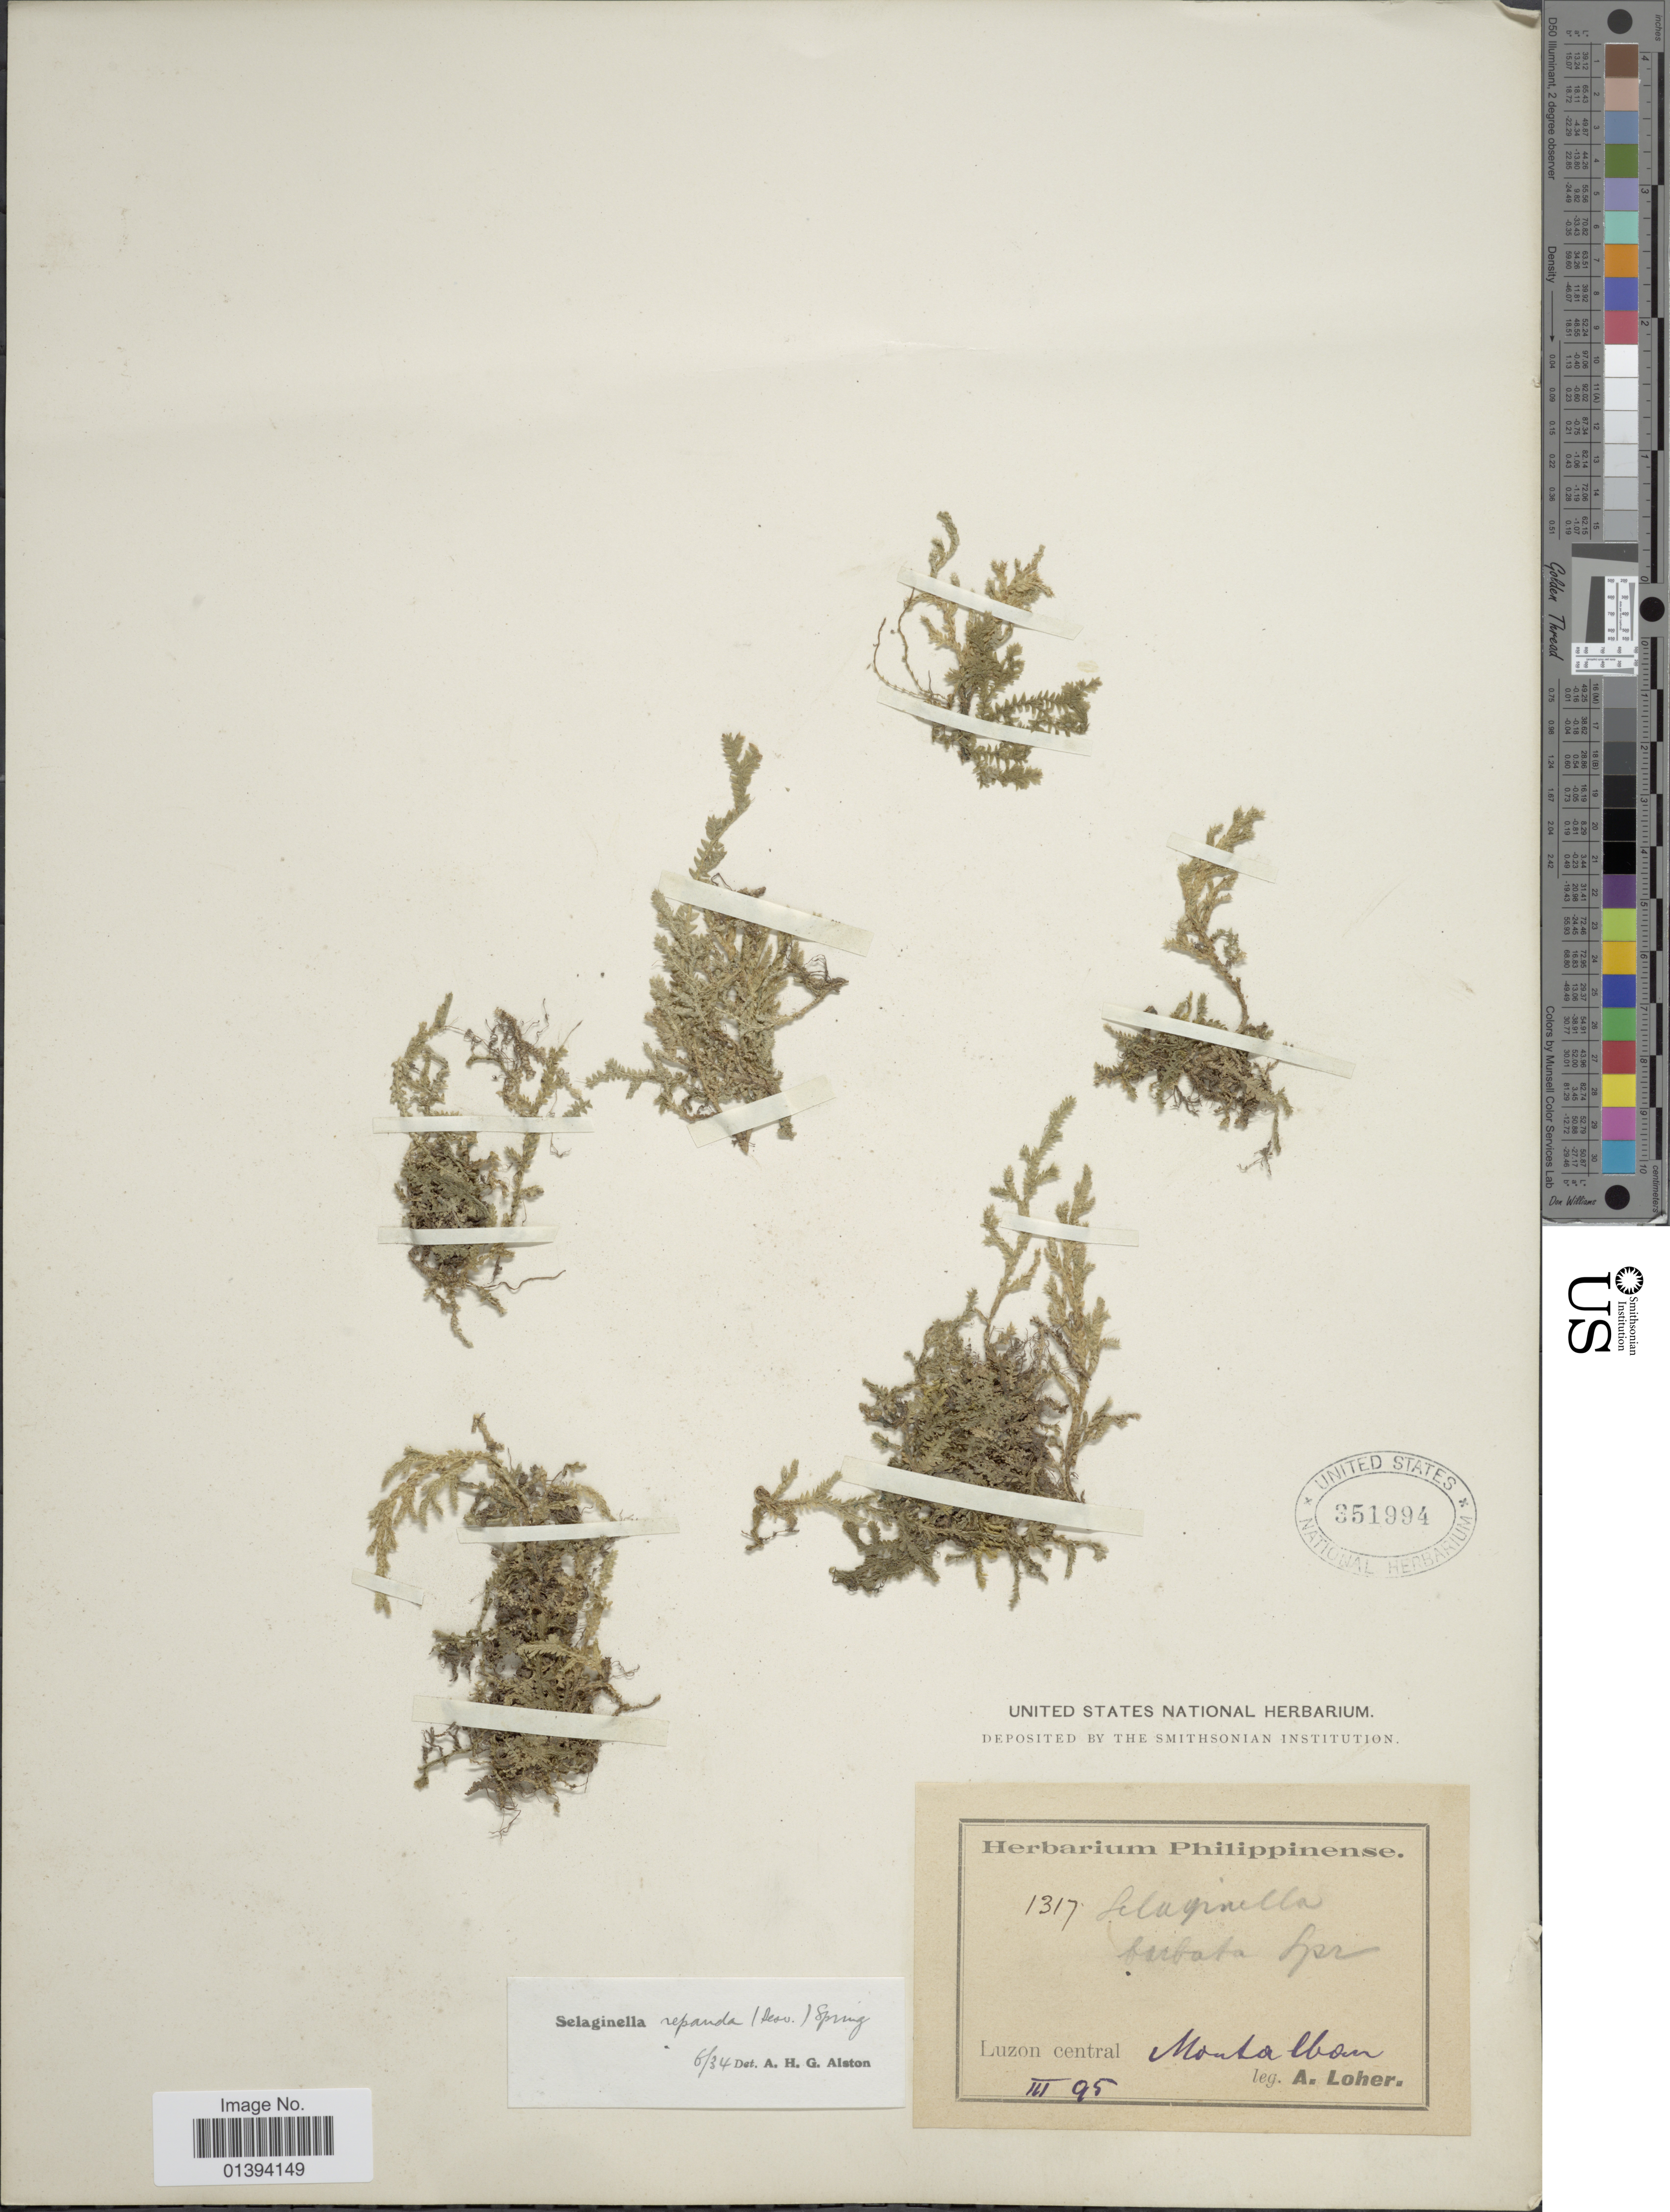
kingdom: Plantae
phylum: Tracheophyta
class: Lycopodiopsida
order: Selaginellales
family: Selaginellaceae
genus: Selaginella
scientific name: Selaginella repanda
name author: (Desv. ex Poir.) Spring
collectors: A. Loher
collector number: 1317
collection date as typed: Transcribed d/m/y: /3/95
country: Philippines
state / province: Central Luzon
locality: Luzon central, Montalban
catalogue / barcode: US 351994